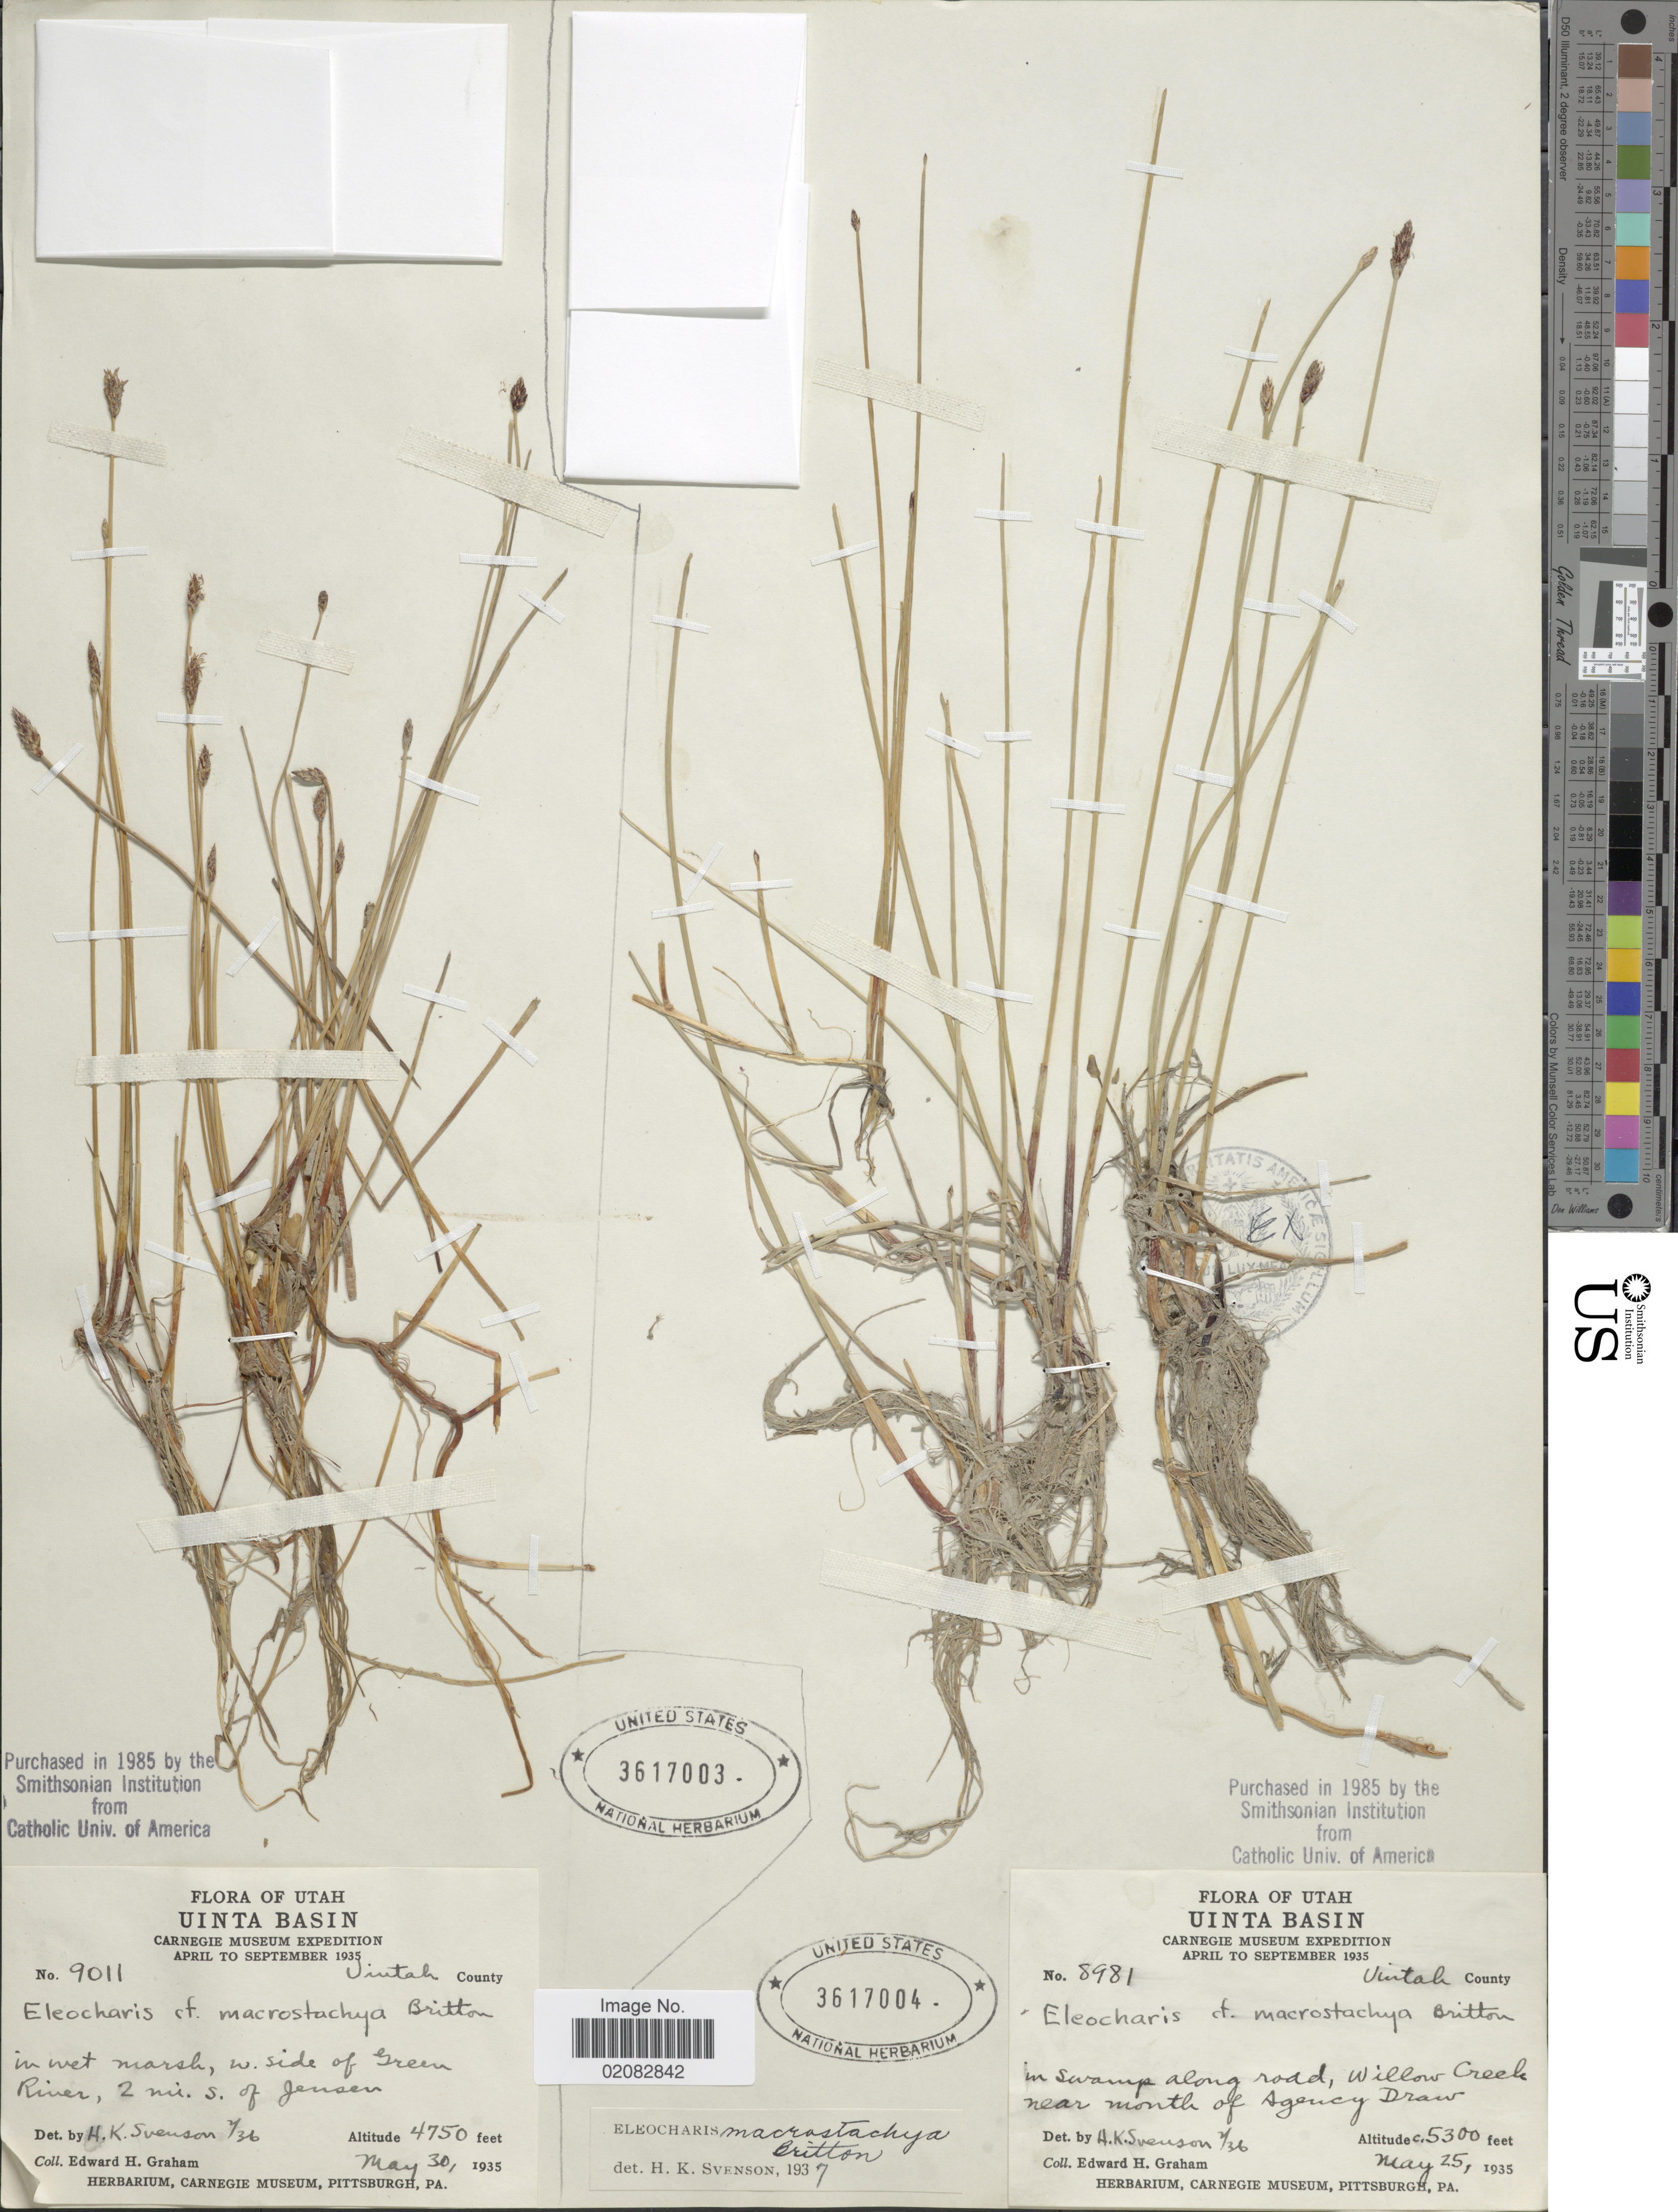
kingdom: Plantae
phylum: Tracheophyta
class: Liliopsida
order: Poales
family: Cyperaceae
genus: Eleocharis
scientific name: Eleocharis macrostachya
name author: Britton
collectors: E. H. Graham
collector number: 8981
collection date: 1935-05-25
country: United States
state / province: Utah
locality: Uinta Basin, Uintah County, Willow Creek near mouth of Agency Draw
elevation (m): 1615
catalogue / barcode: US 3617004-2